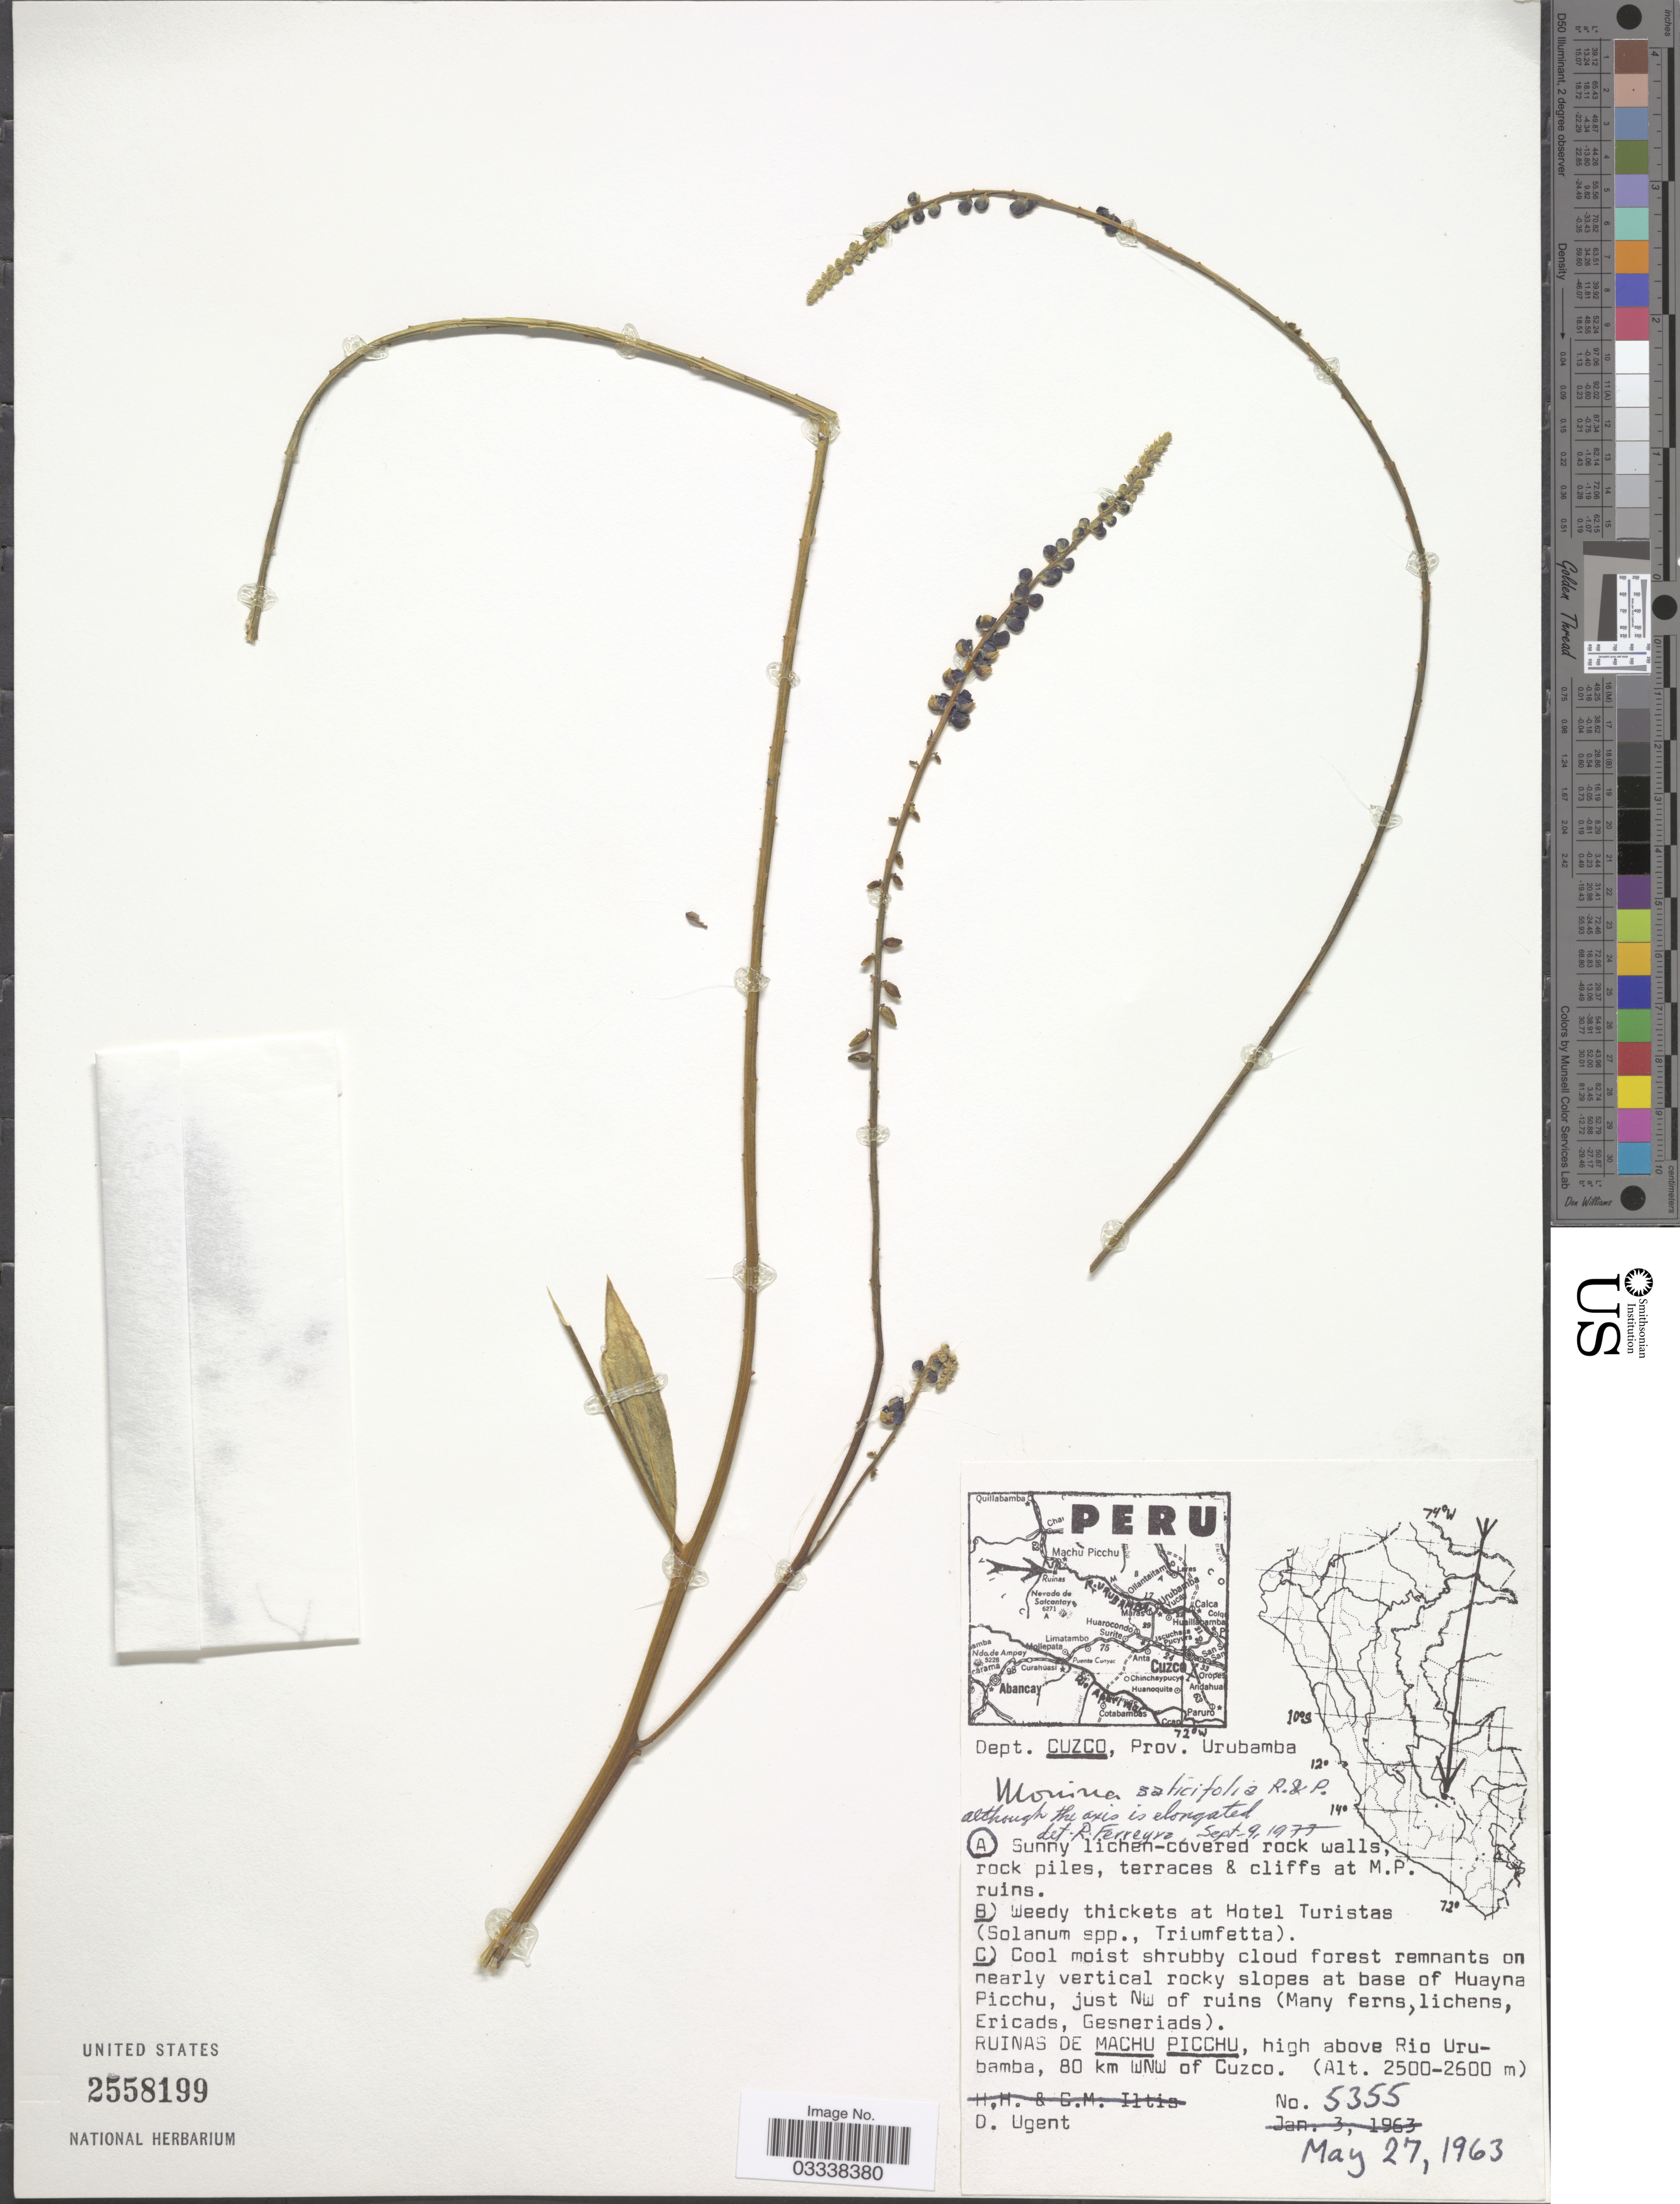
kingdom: Plantae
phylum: Tracheophyta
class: Magnoliopsida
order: Fabales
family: Polygalaceae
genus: Monnina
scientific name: Monnina salicifolia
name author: Ruiz & Pav.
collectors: D. Ugent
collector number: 5355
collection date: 1963-05-27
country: Peru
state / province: Cusco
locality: Dept. Cuzco, Prov. Urubamba. Ruinas de Machu Picchu, high above Rio Urubamba, 80 km WNW of Cuzco.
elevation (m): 2500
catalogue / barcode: US 2558199